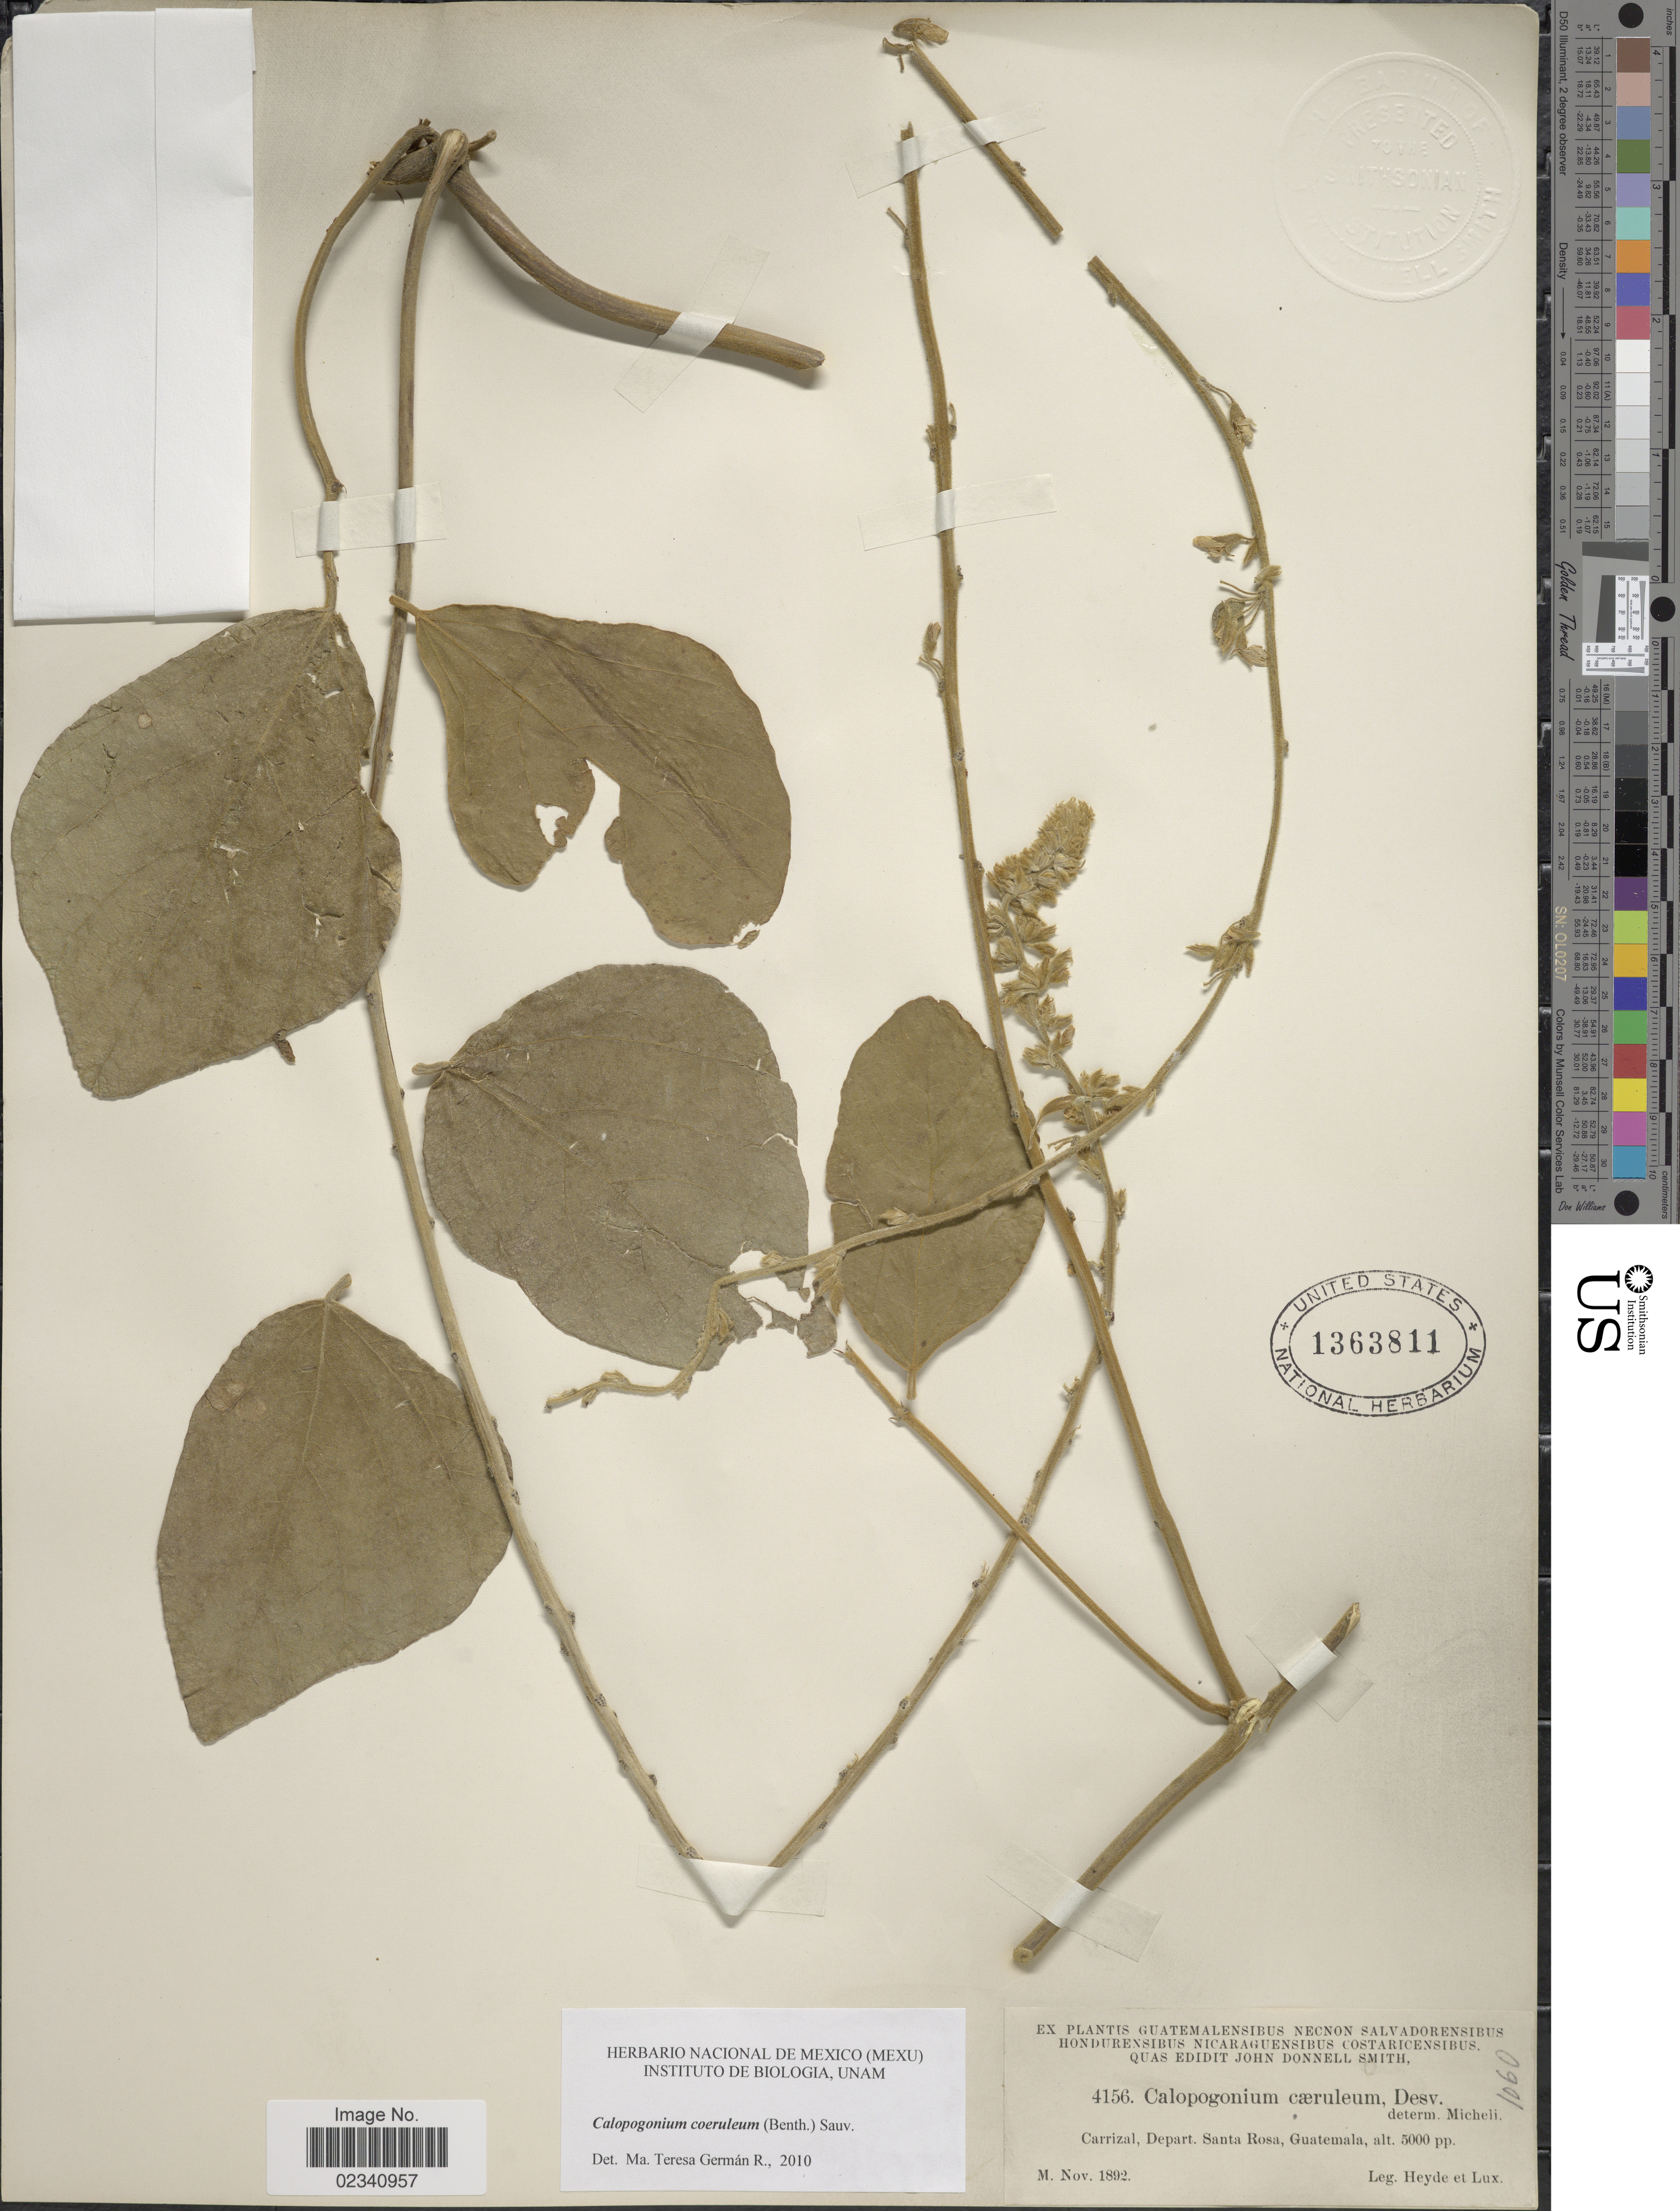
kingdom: Plantae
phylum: Tracheophyta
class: Magnoliopsida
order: Fabales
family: Fabaceae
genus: Calopogonium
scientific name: Calopogonium caeruleum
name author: (Benth.) C. Wright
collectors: Heyde & Lux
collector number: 4156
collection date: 1892-11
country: Guatemala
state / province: Santa Rosa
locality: Carrizal, Depart, Santa Rosa, Guatemala.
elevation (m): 1524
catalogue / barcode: US 1363811